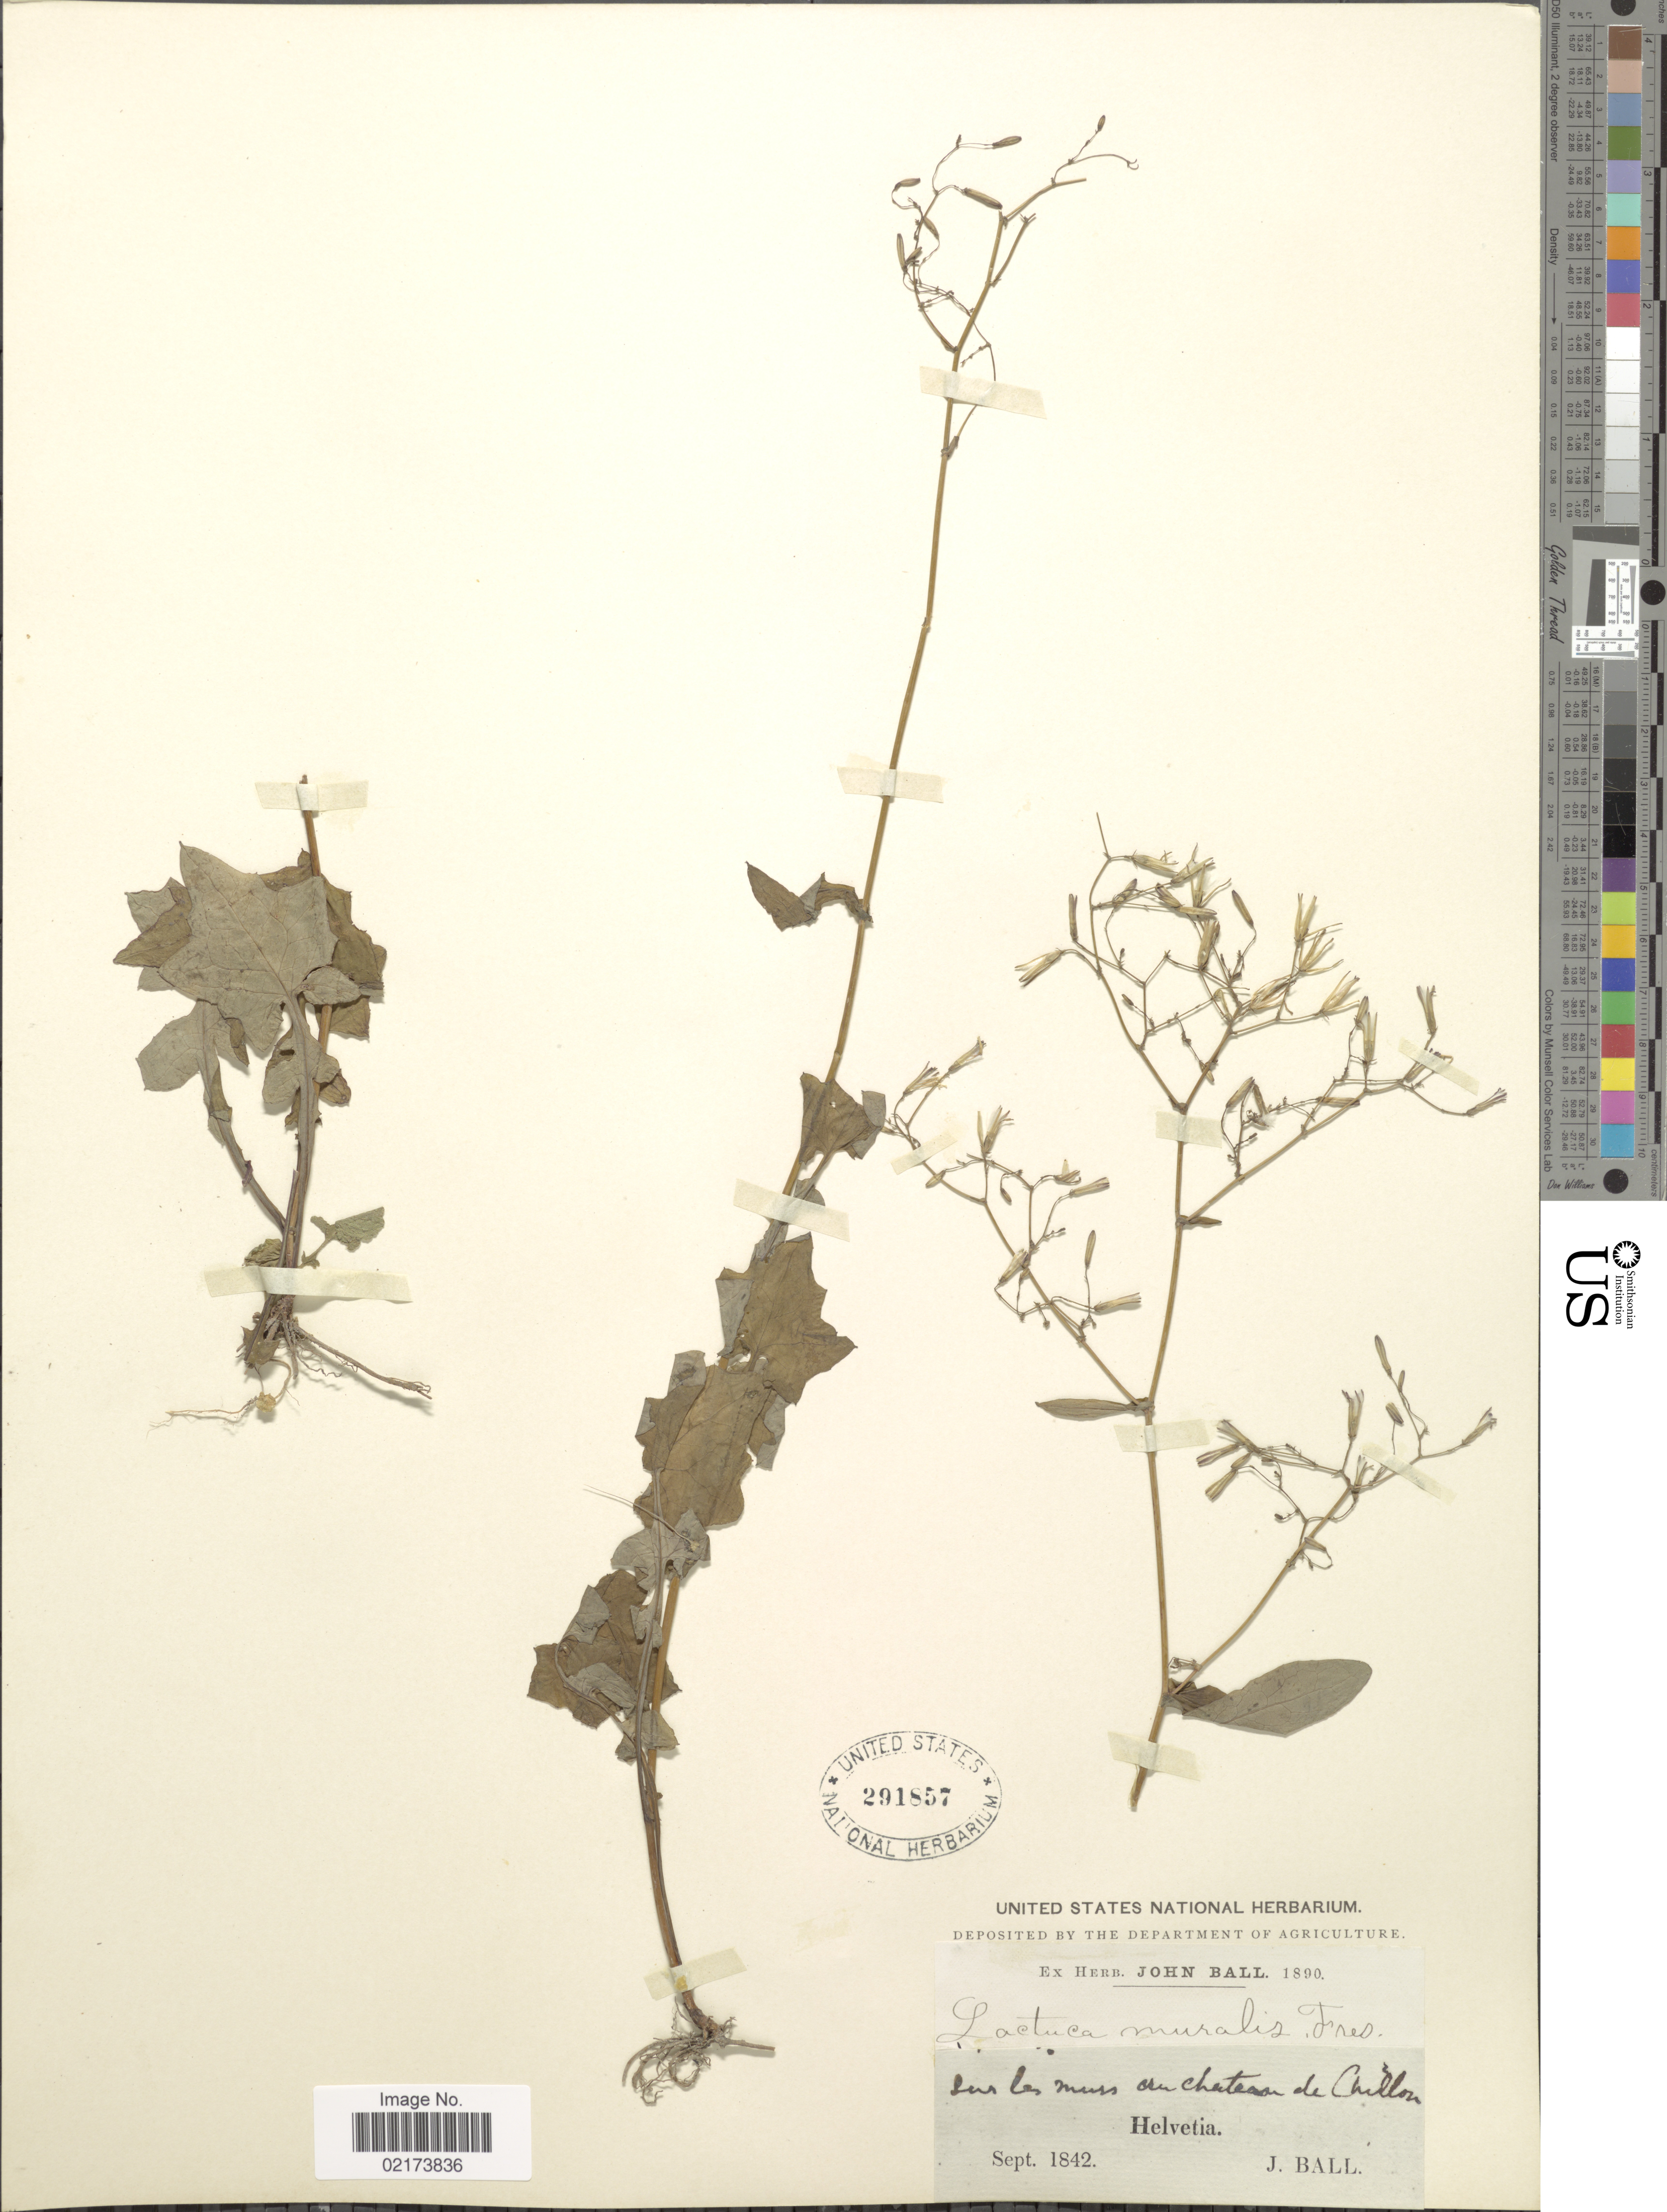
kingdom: Plantae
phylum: Tracheophyta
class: Magnoliopsida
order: Asterales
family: Asteraceae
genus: Lactuca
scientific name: Lactuca muralis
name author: (L.) Gaertn.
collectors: J. Ball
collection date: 1842-09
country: Switzerland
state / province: Vaud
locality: Sur les murs du Château de Chillon, Helvetia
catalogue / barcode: US 291857